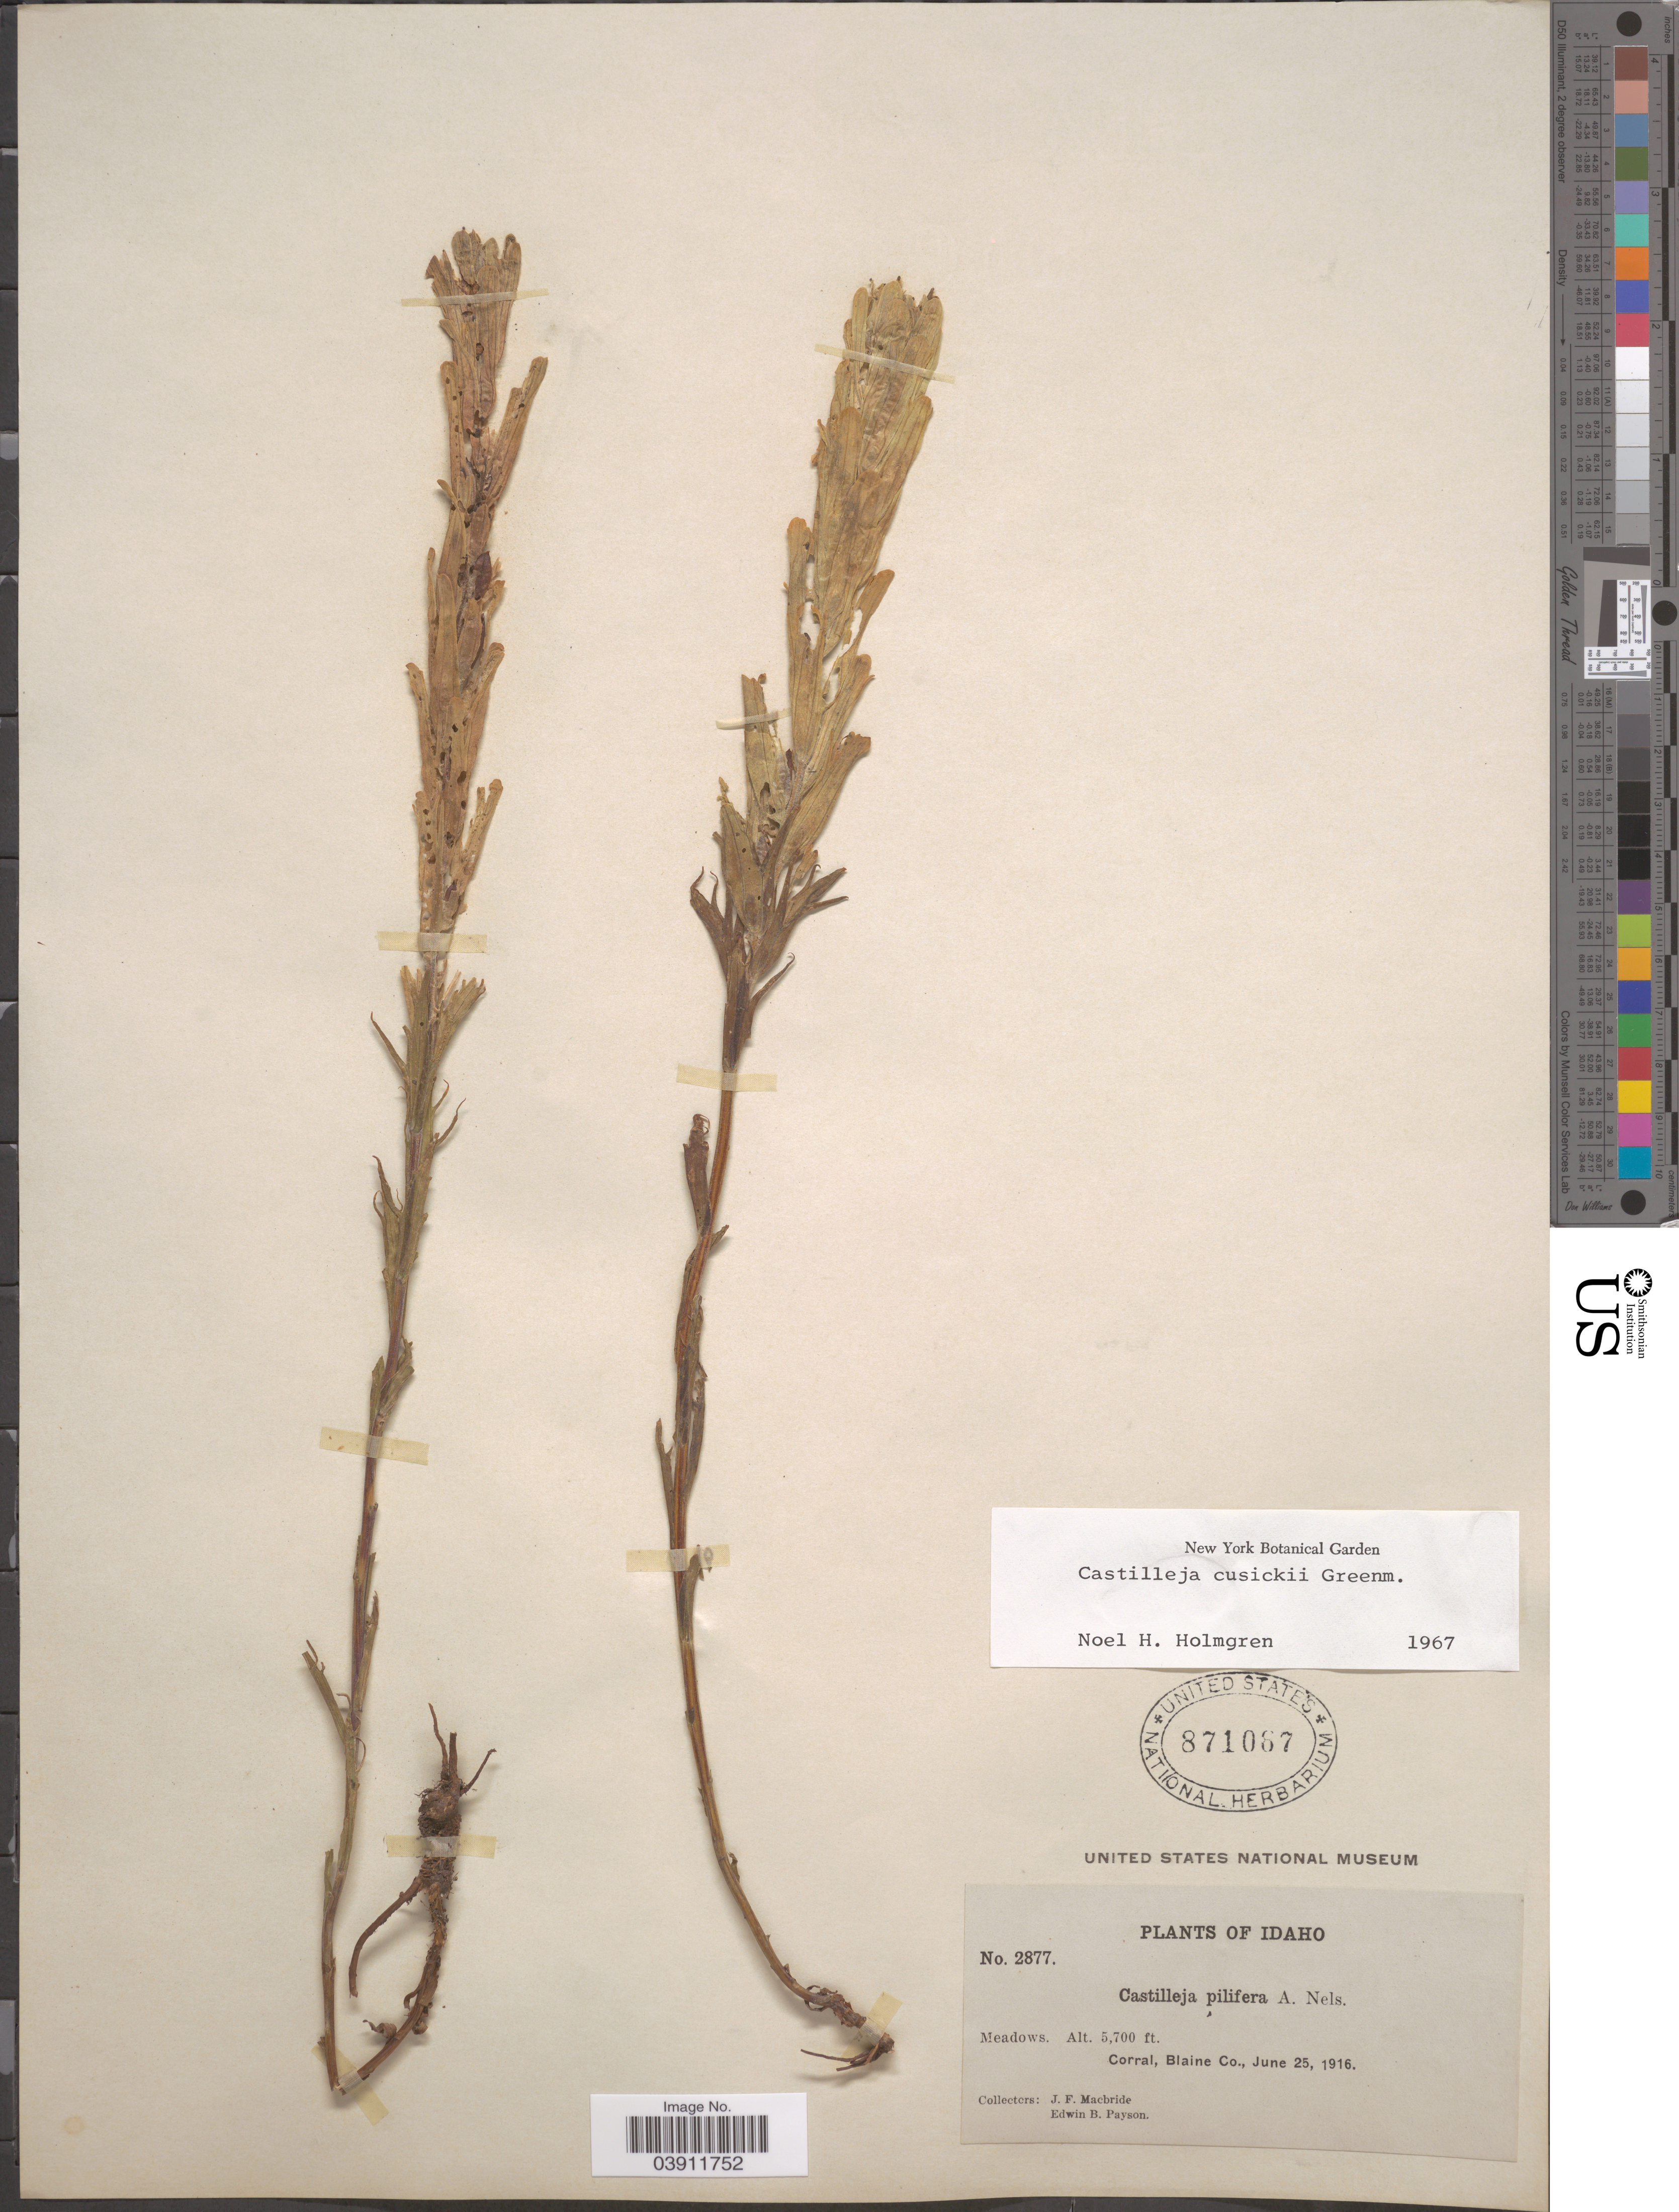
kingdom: Plantae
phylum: Tracheophyta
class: Magnoliopsida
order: Lamiales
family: Orobanchaceae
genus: Castilleja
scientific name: Castilleja cusickii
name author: Greenm.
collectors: J. F. Macbride & E. B. Payson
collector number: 2877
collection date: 1916-06-25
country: United States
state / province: Idaho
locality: Corral, Blaine Co.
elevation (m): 1737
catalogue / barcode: US 871067